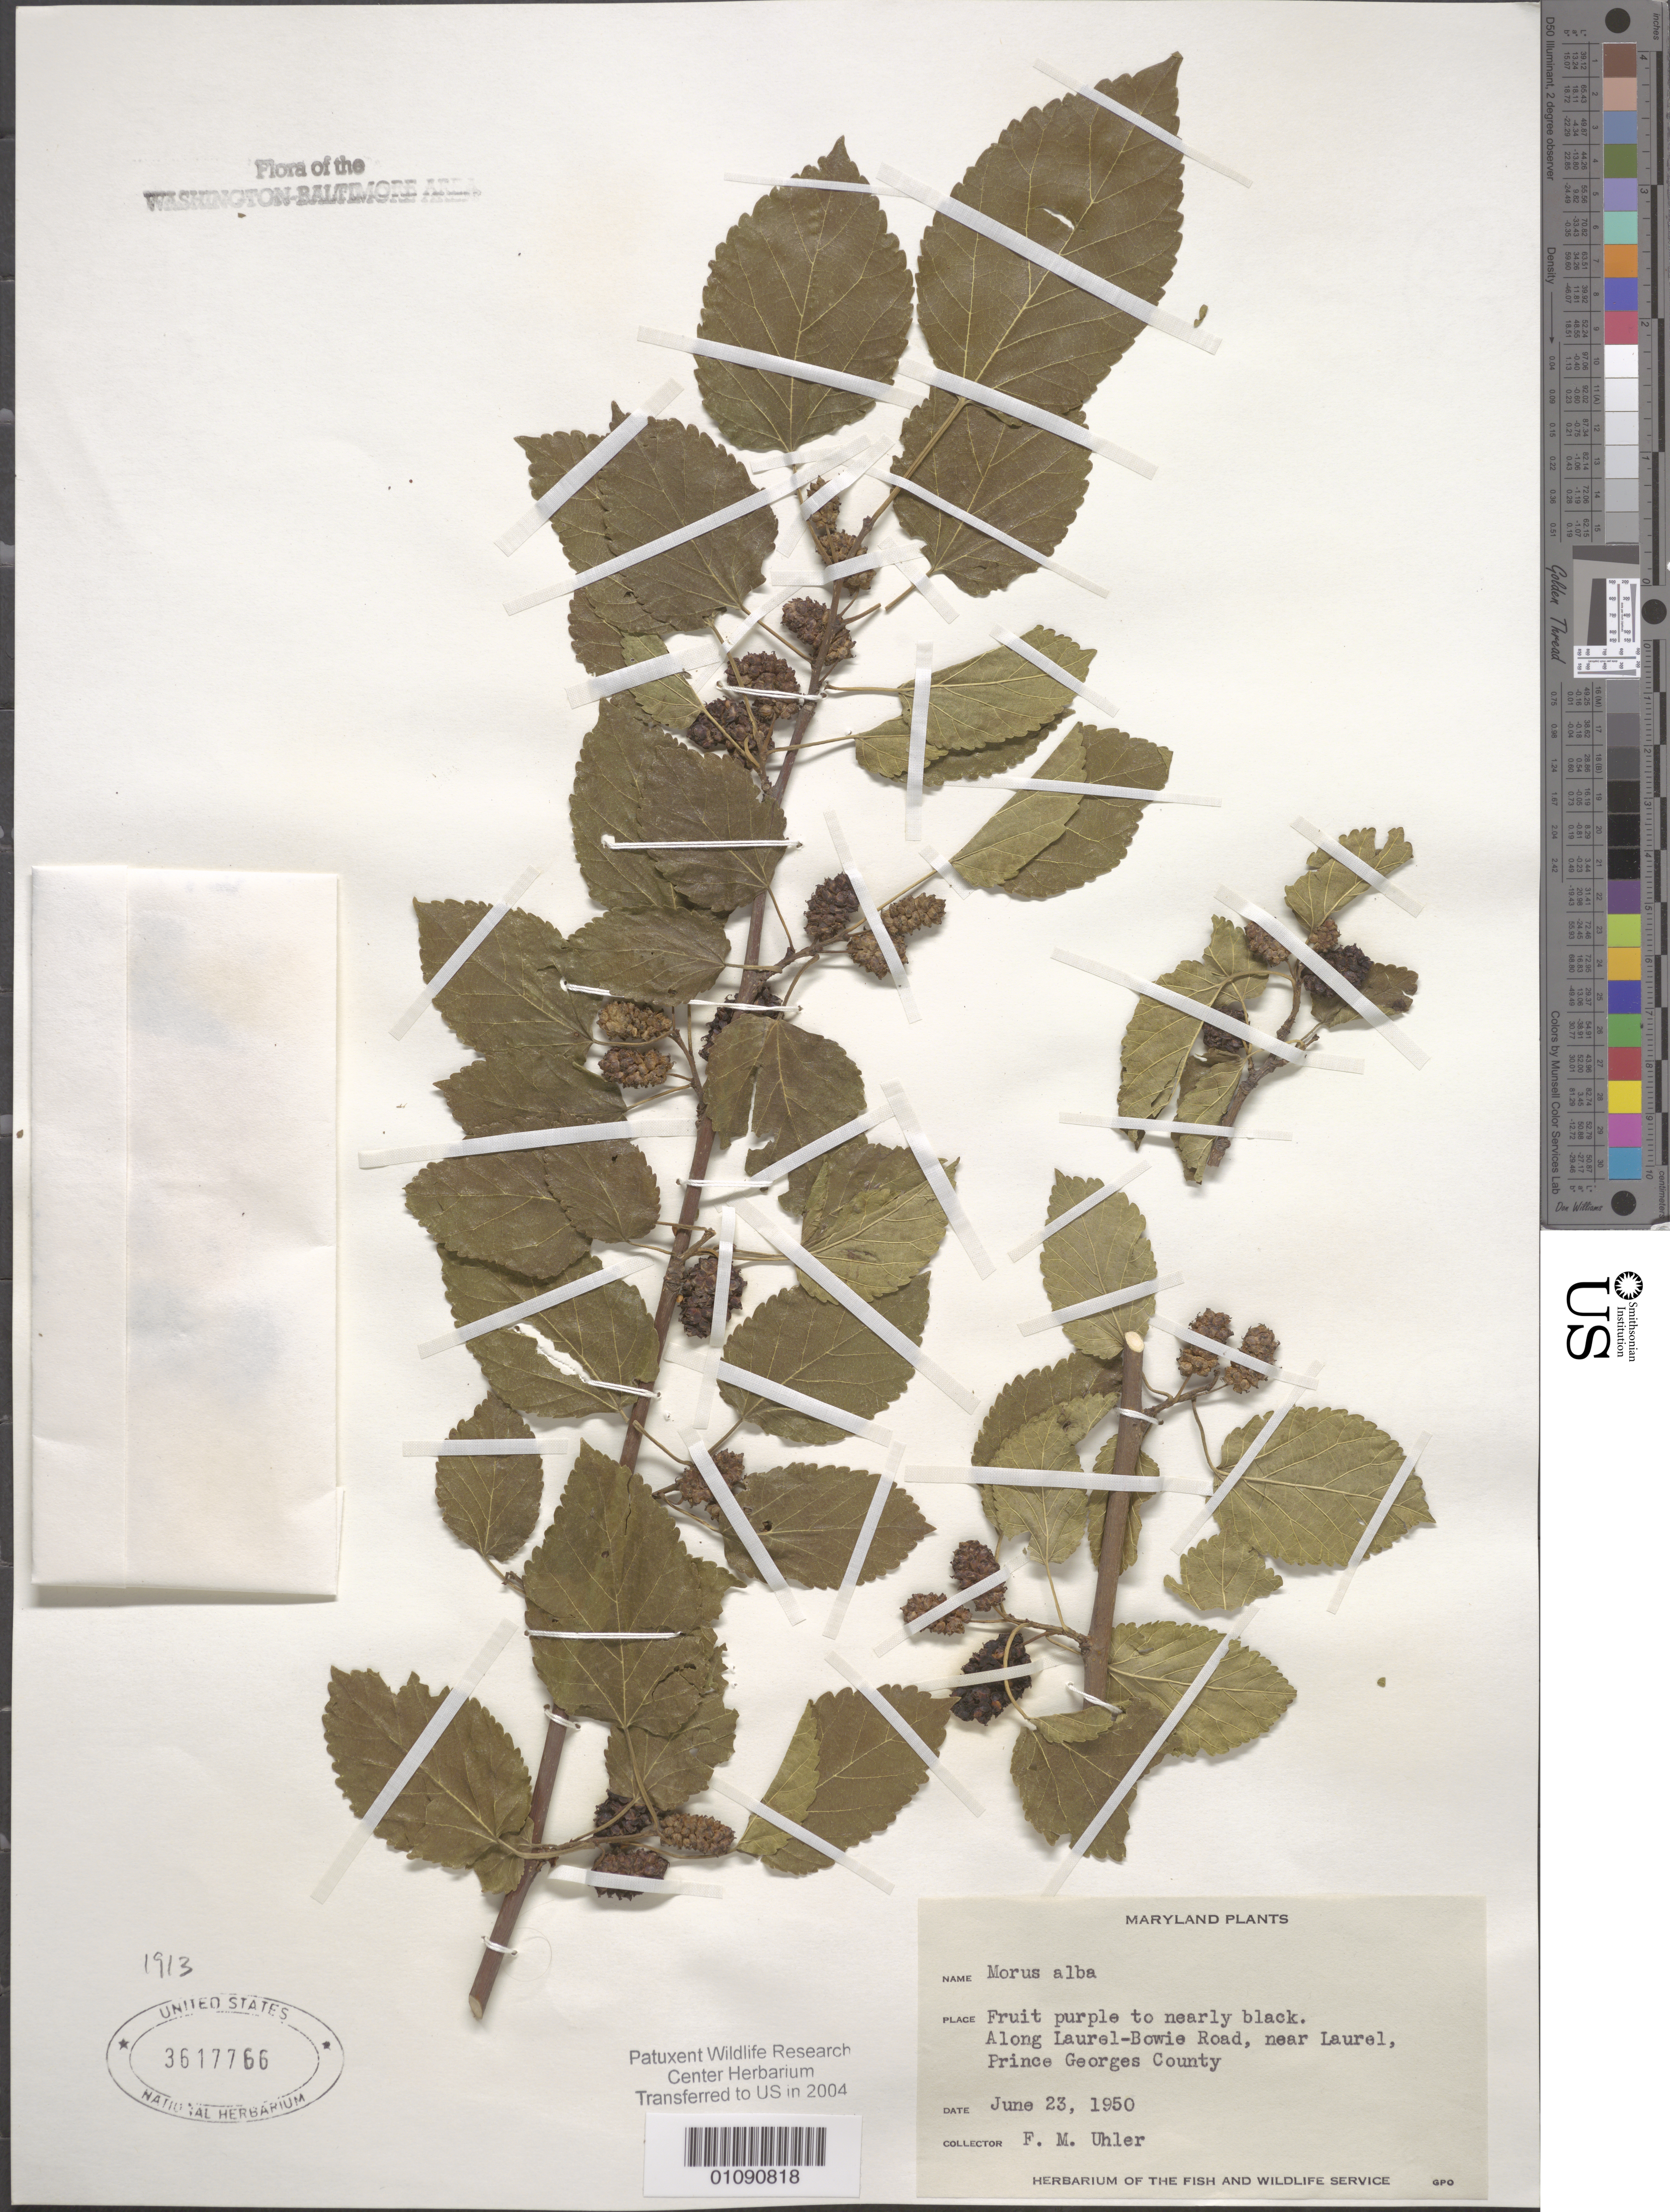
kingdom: Plantae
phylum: Tracheophyta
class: Magnoliopsida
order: Rosales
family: Moraceae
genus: Morus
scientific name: Morus alba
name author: L.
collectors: F. M. Uhler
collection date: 1960-06-23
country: United States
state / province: Maryland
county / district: Prince George's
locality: Along Laurel-Bowie Rd., near Laurel.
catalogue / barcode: US 3617766